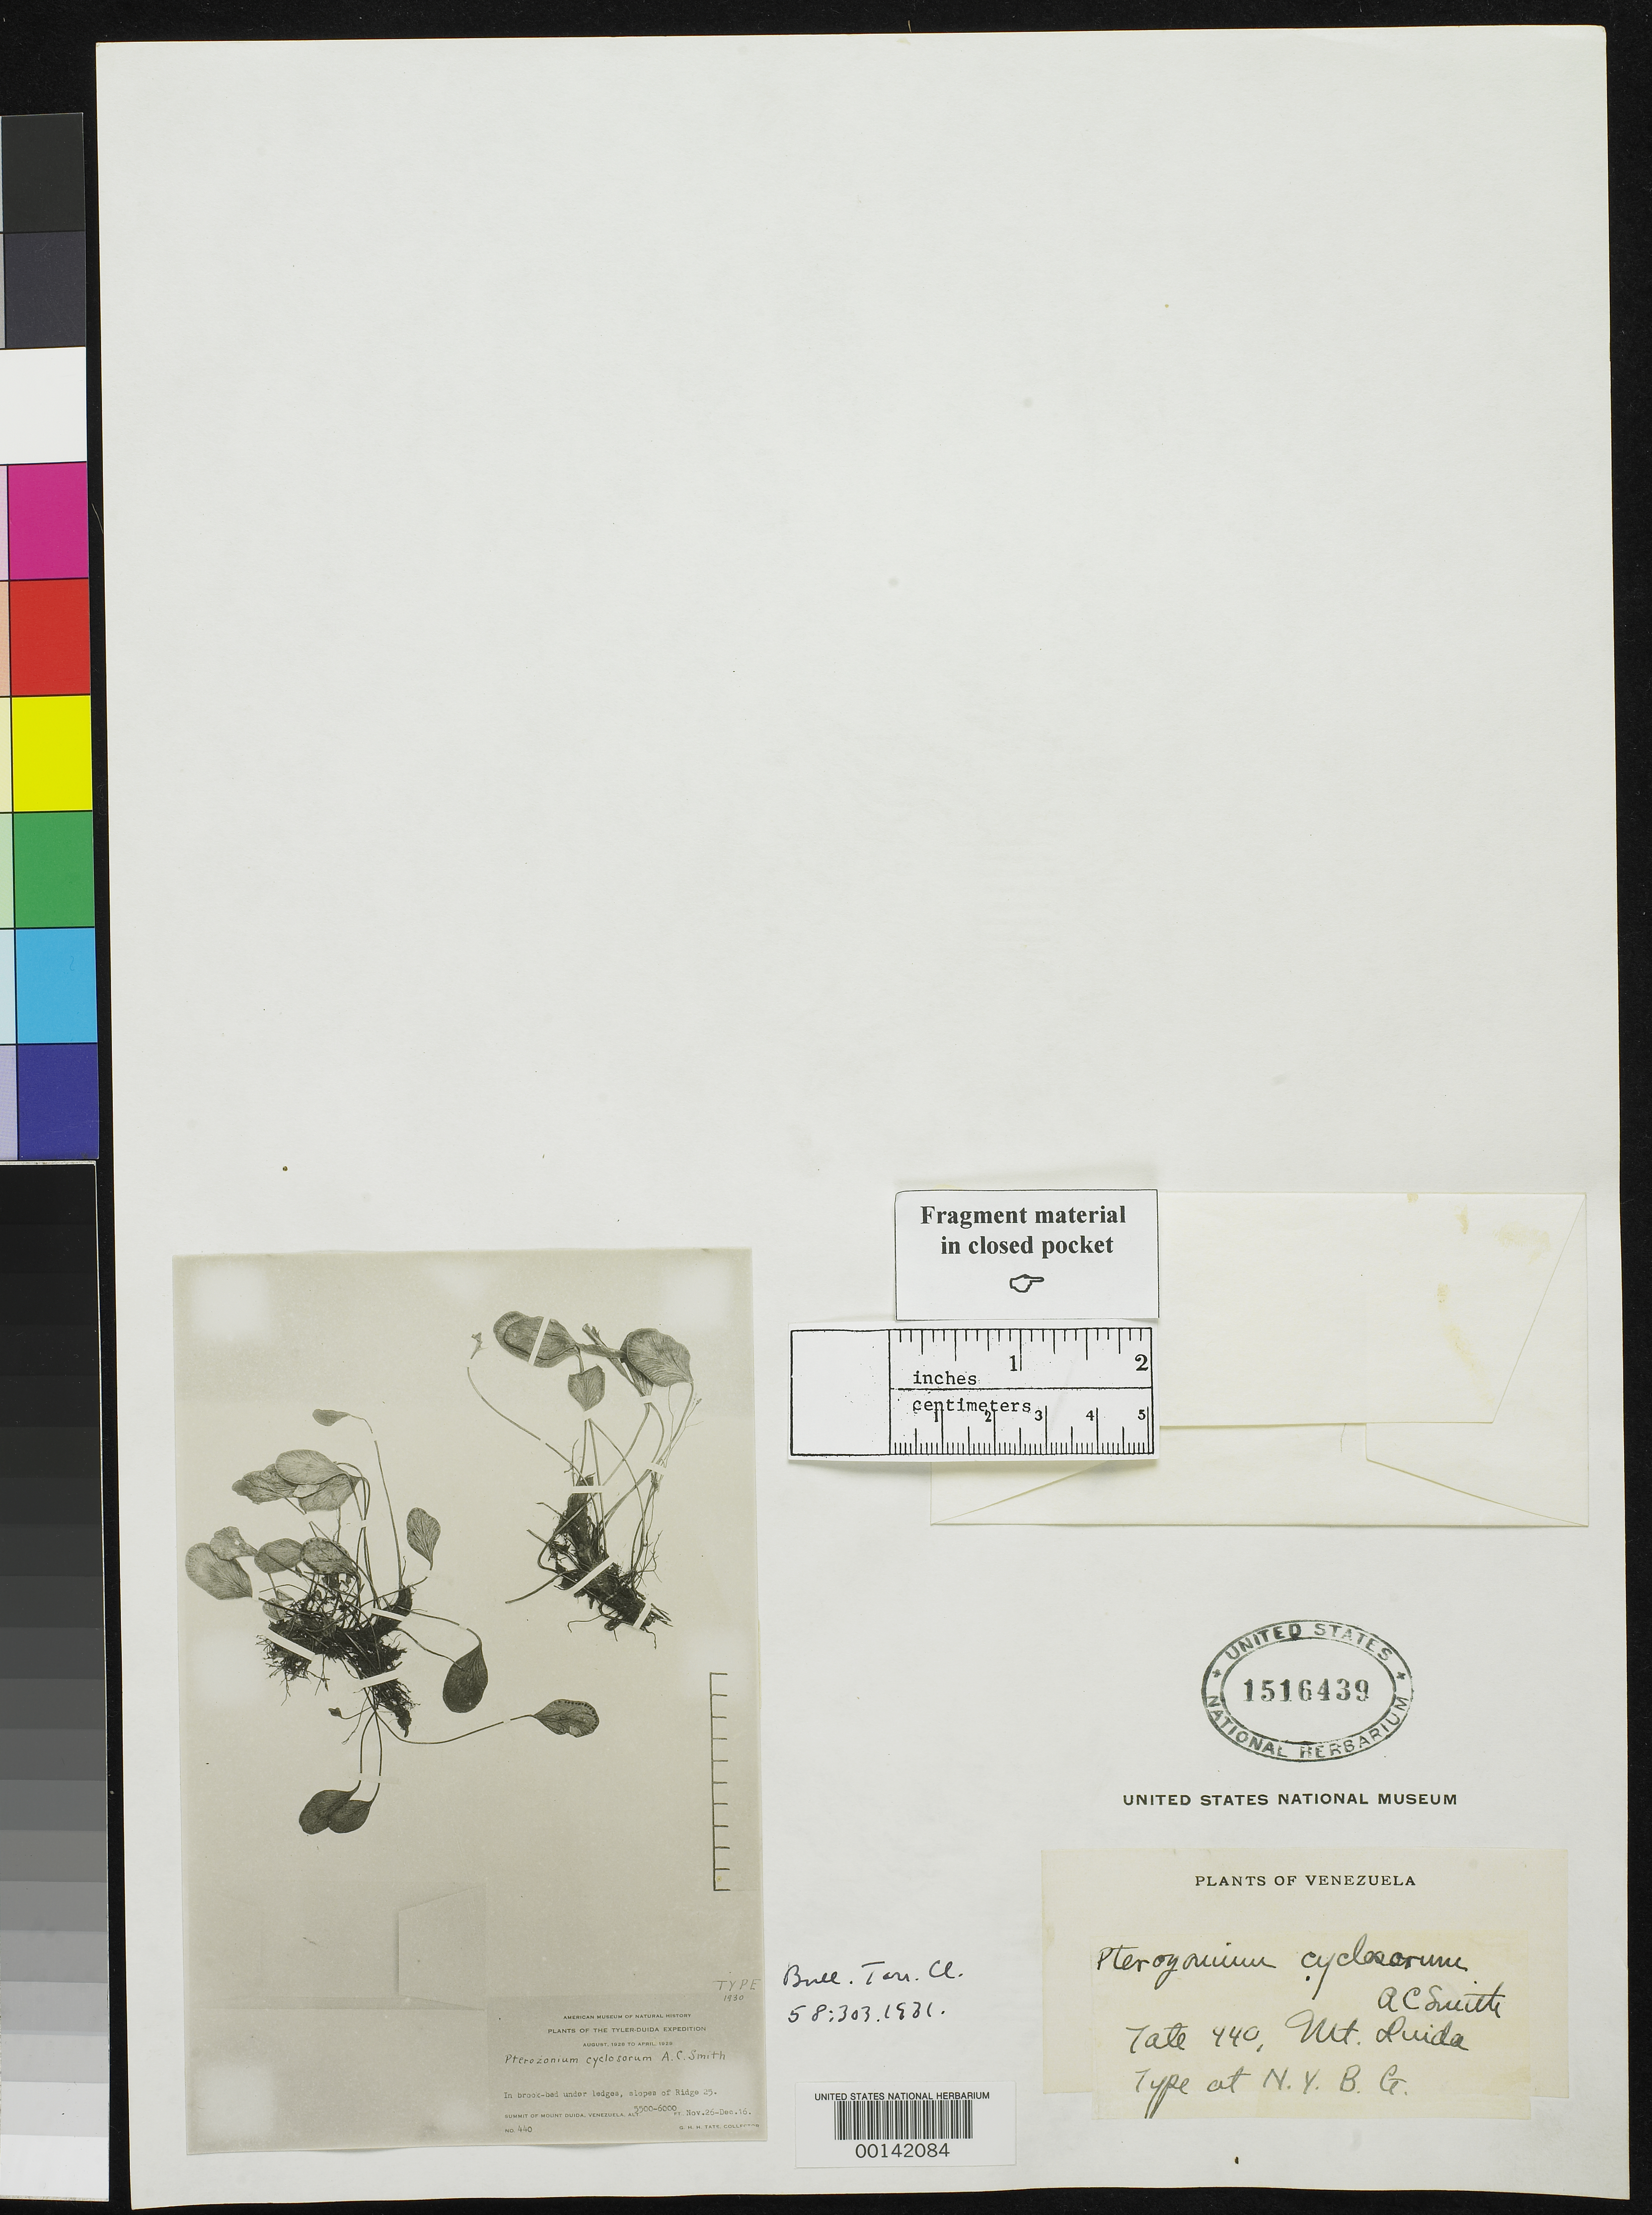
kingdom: Plantae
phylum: Tracheophyta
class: Polypodiopsida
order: Polypodiales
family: Pteridaceae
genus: Pterozonium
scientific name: Pterozonium cyclosorum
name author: A.C. Sm.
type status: Type Fragment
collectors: G. H. H.Tate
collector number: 440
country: Venezuela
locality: Mt. Duide.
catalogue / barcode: US 1516439